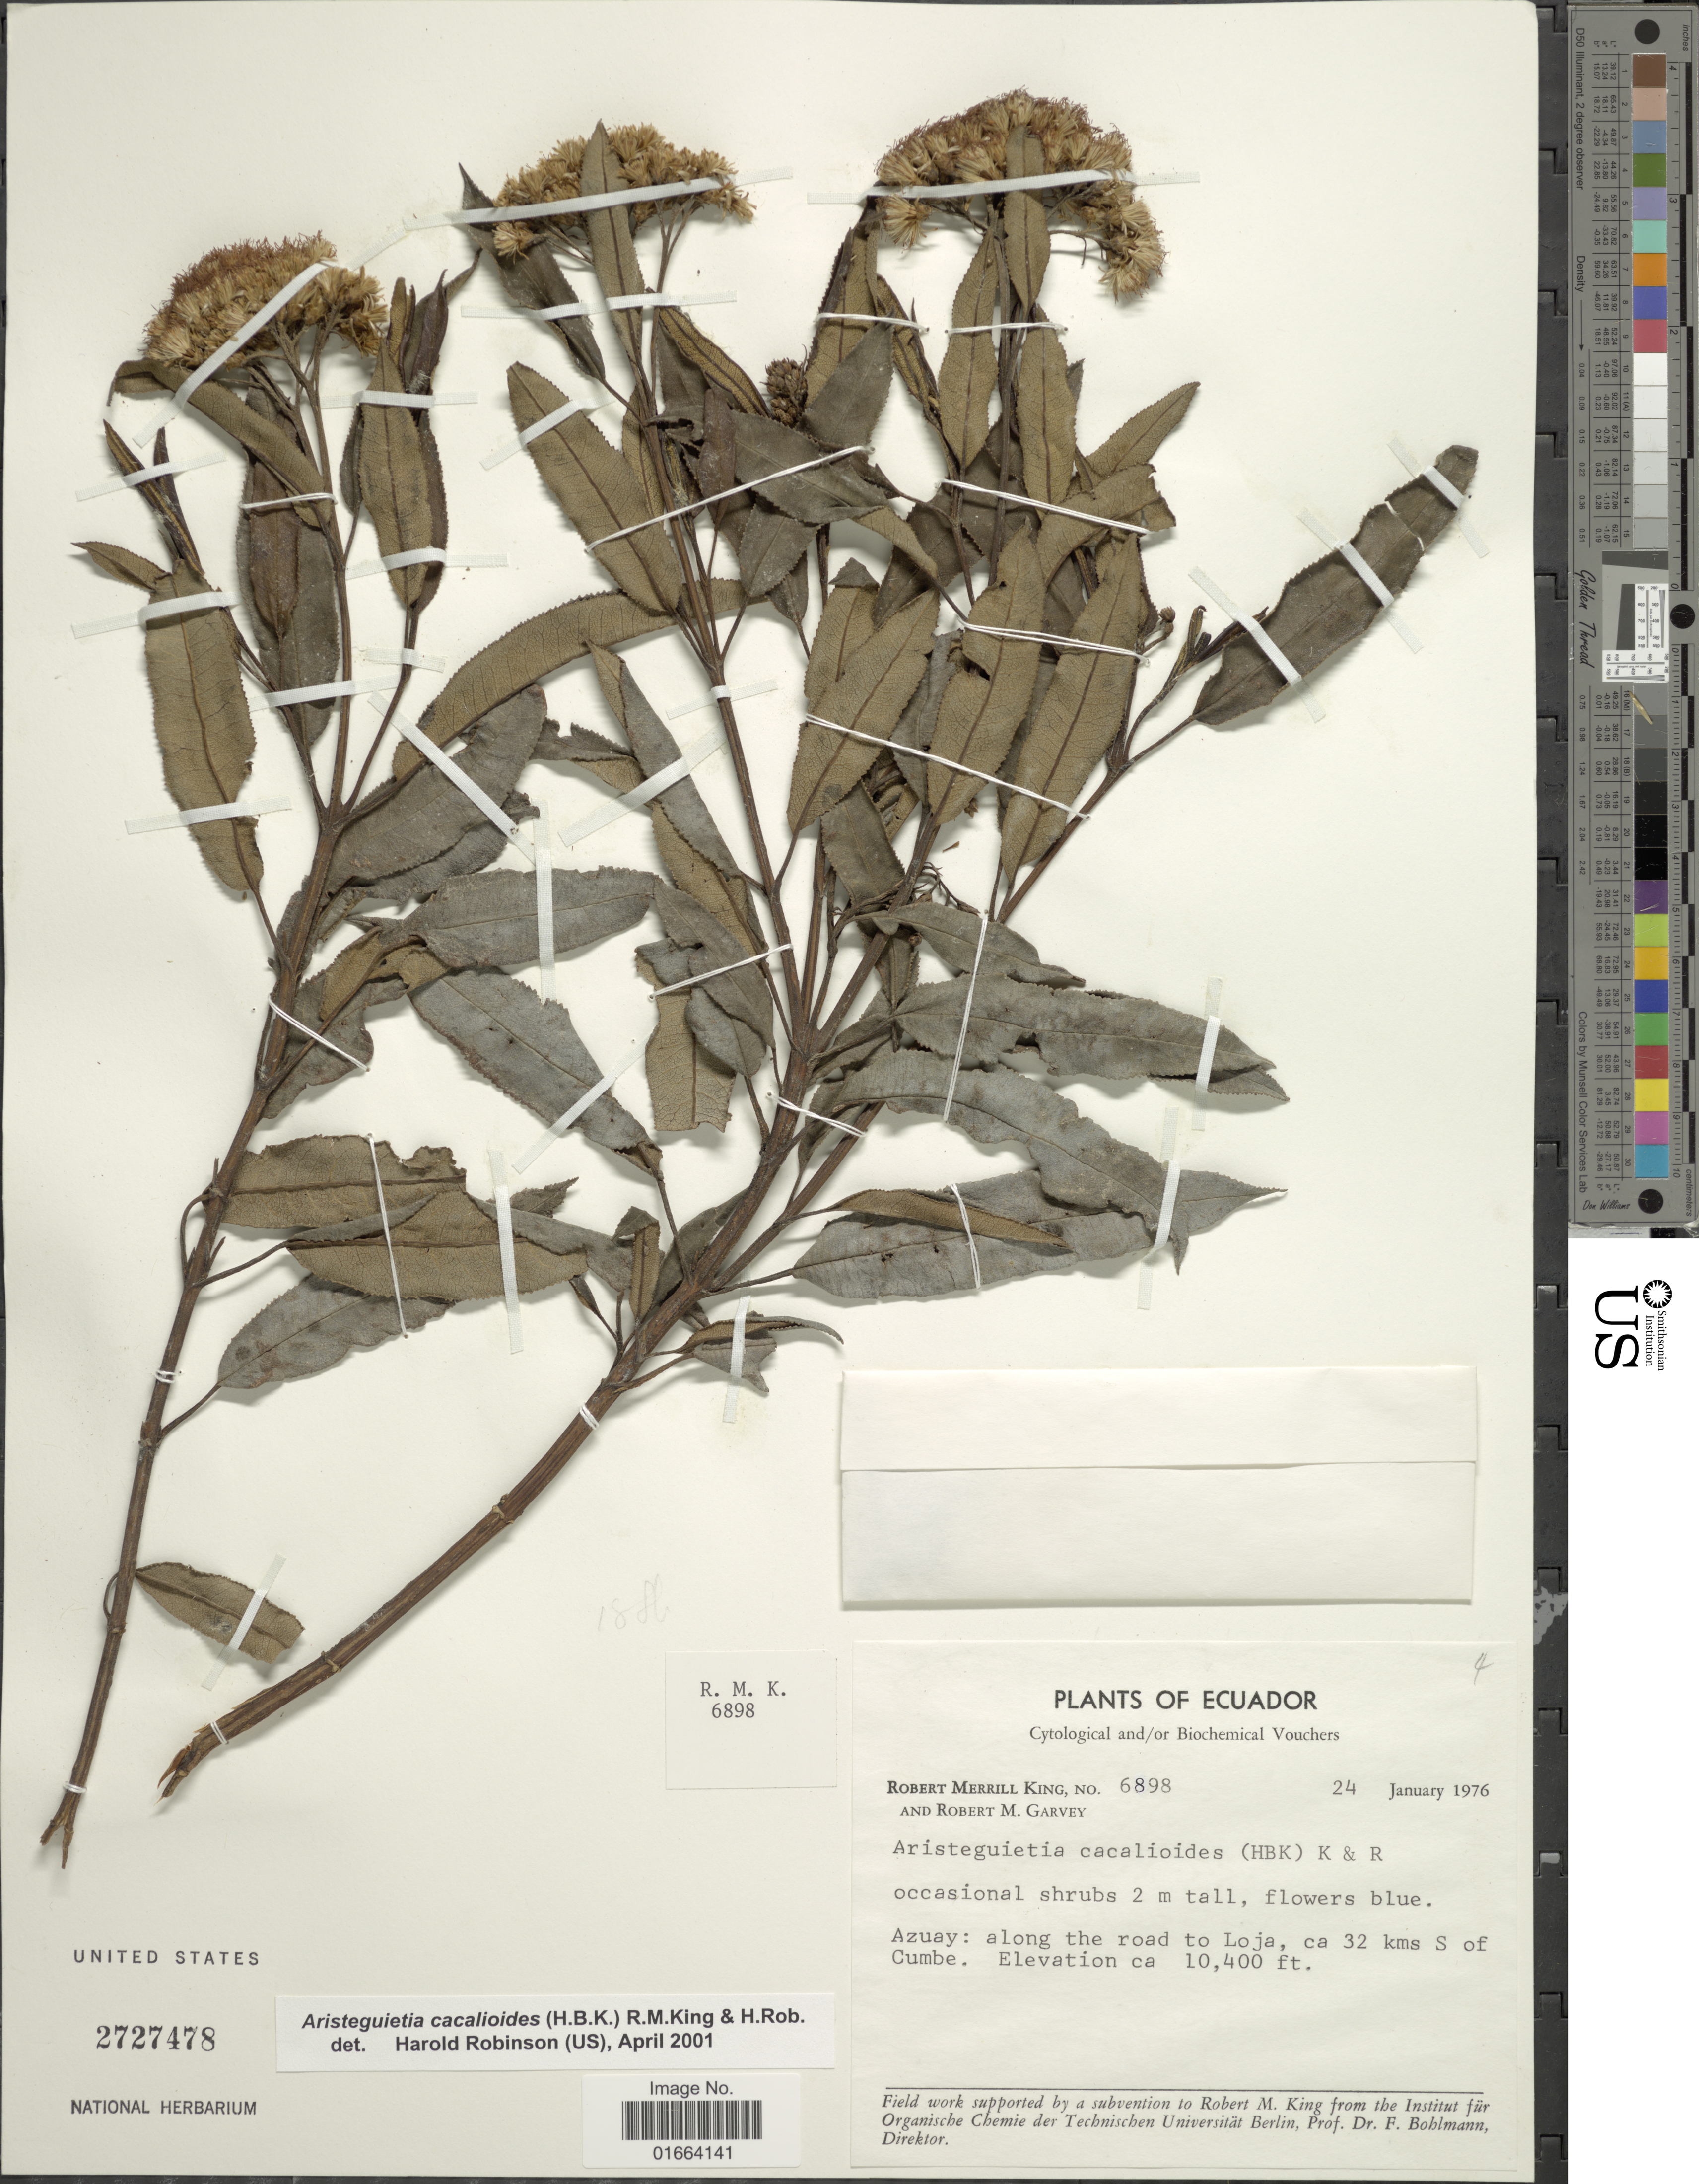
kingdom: Plantae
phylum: Tracheophyta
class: Magnoliopsida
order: Asterales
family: Asteraceae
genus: Aristeguietia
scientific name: Aristeguietia cacalioides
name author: (Kunth) R.M. King & H. Rob.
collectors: R. M. King & R. Garvey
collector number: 6898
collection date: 1976-01-24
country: Ecuador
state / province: Azuay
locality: Along the road to Loja, ca 32 kms S of Cumbe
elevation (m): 3170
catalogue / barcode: US 2727478